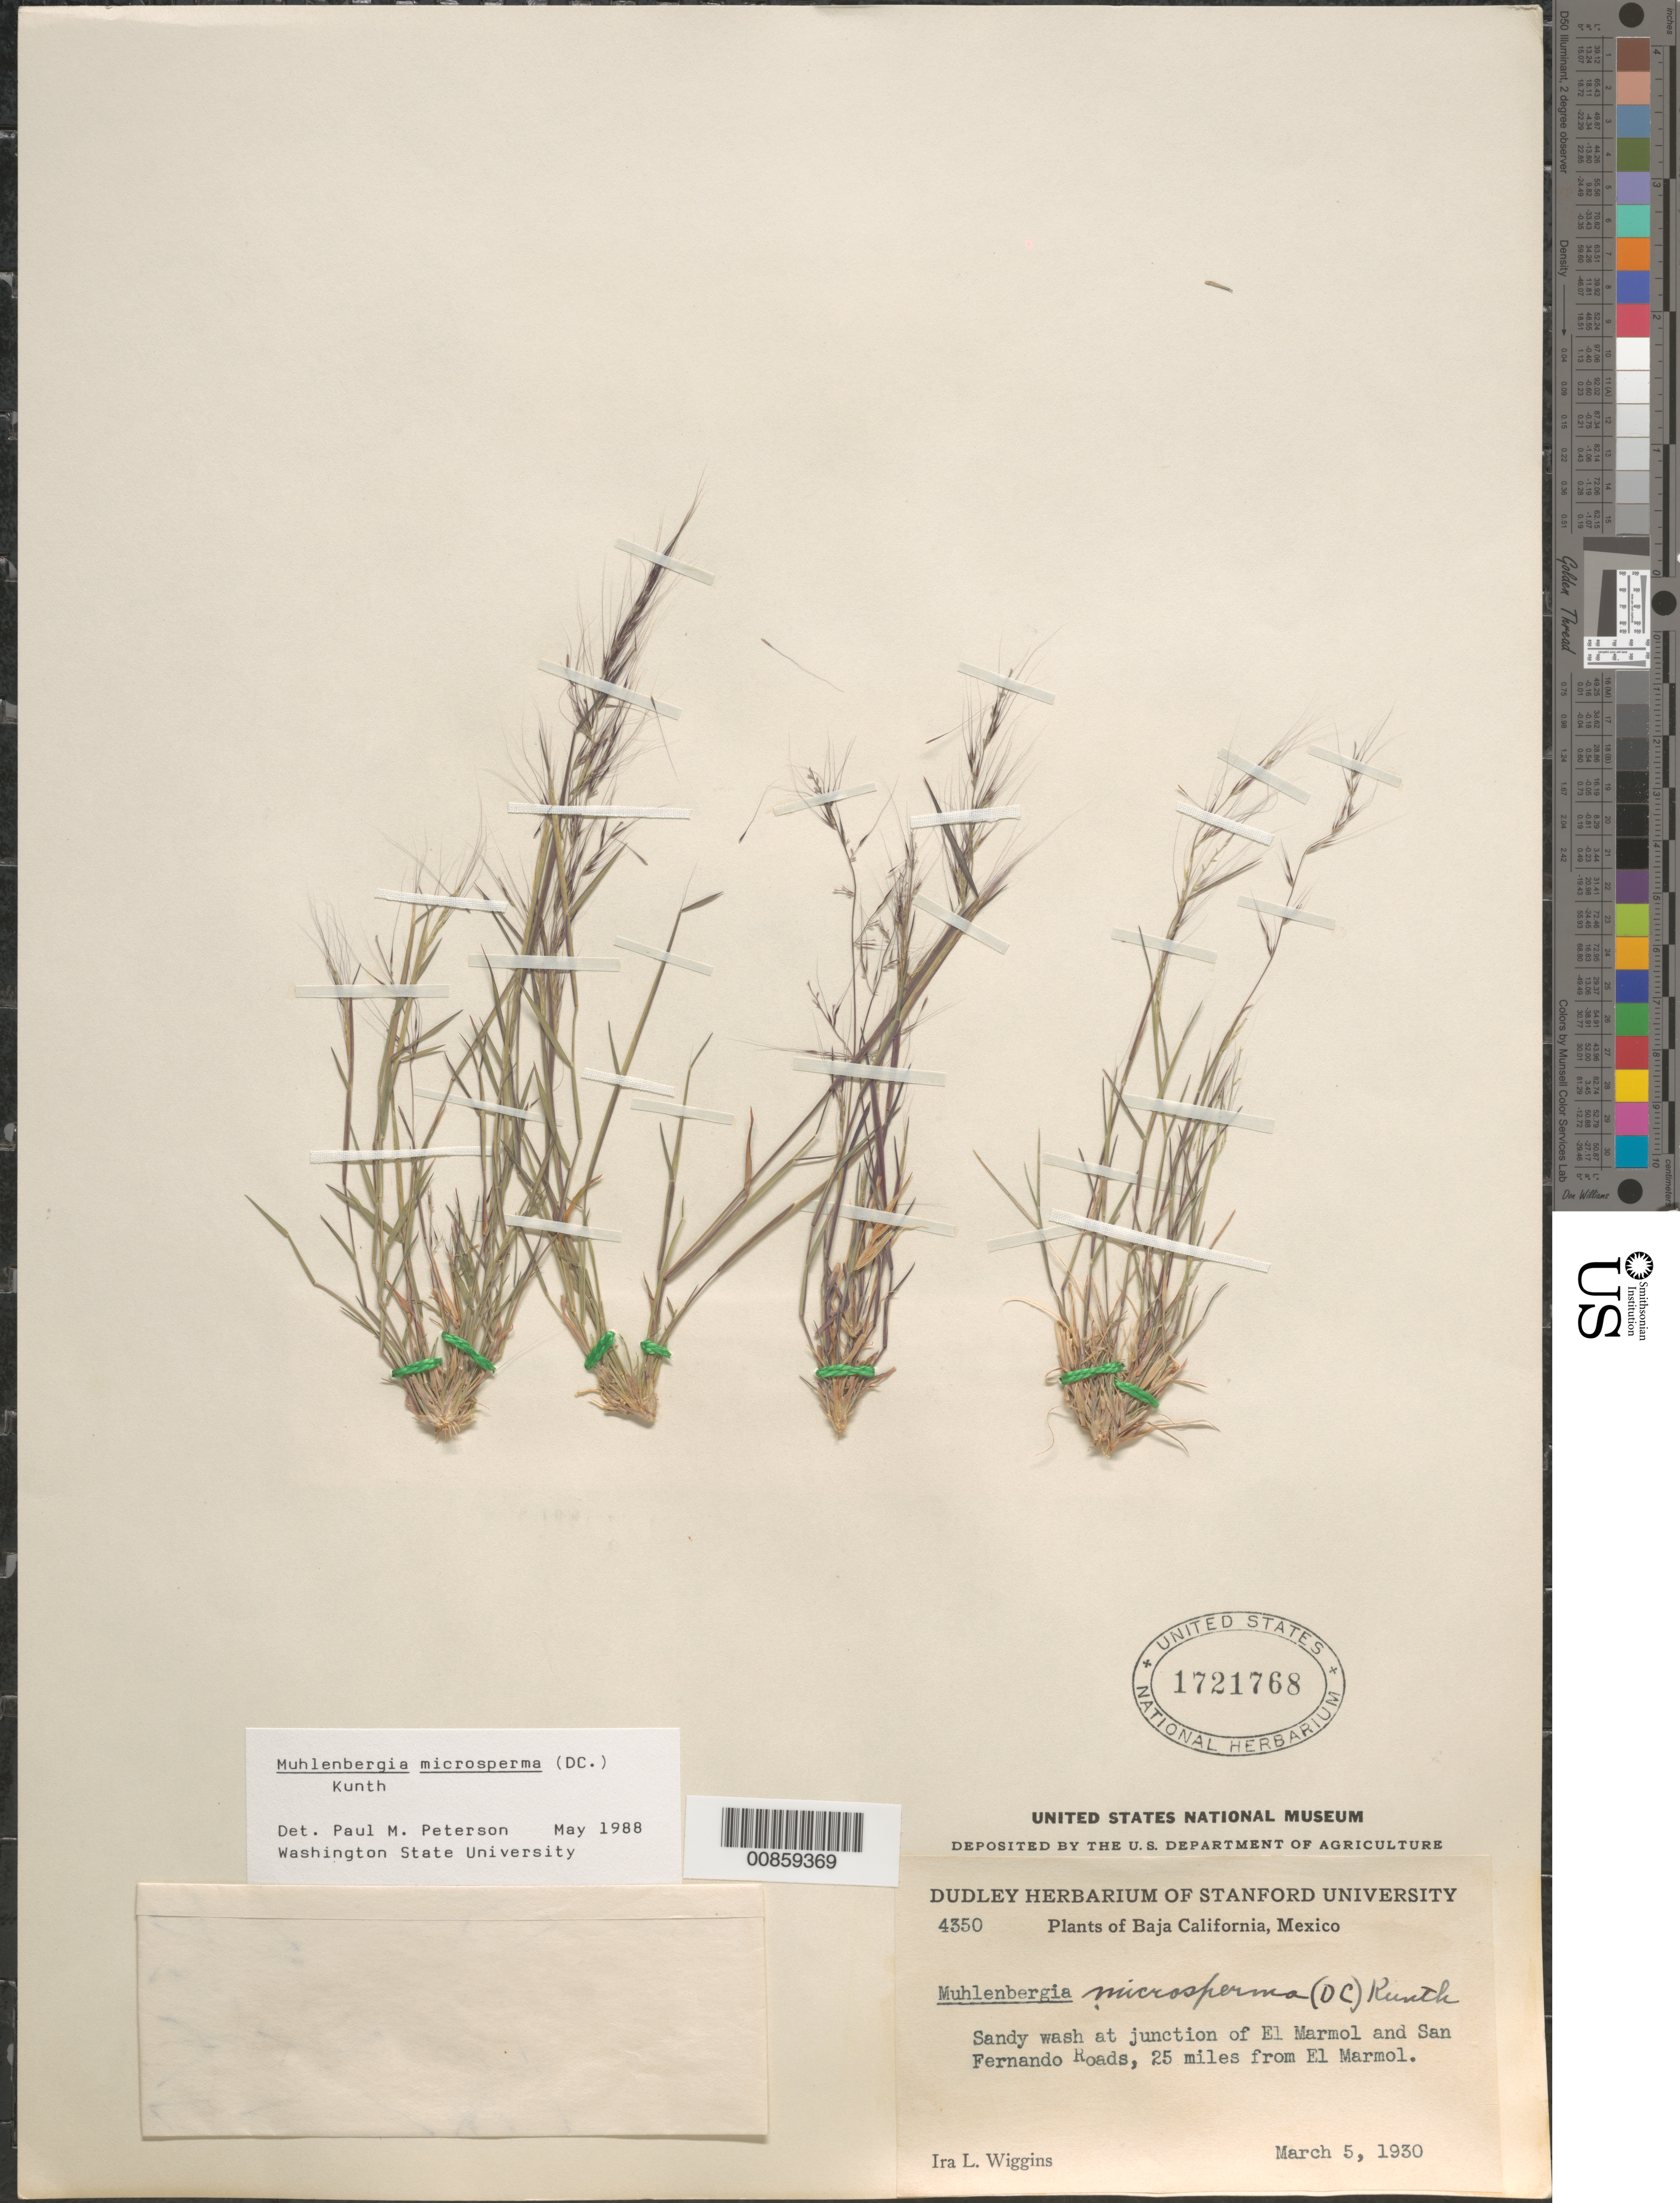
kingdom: Plantae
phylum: Tracheophyta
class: Liliopsida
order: Poales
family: Poaceae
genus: Muhlenbergia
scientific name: Muhlenbergia microsperma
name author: (DC.) Kunth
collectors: I. L. Wiggins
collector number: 4350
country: Mexico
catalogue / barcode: US 1721768